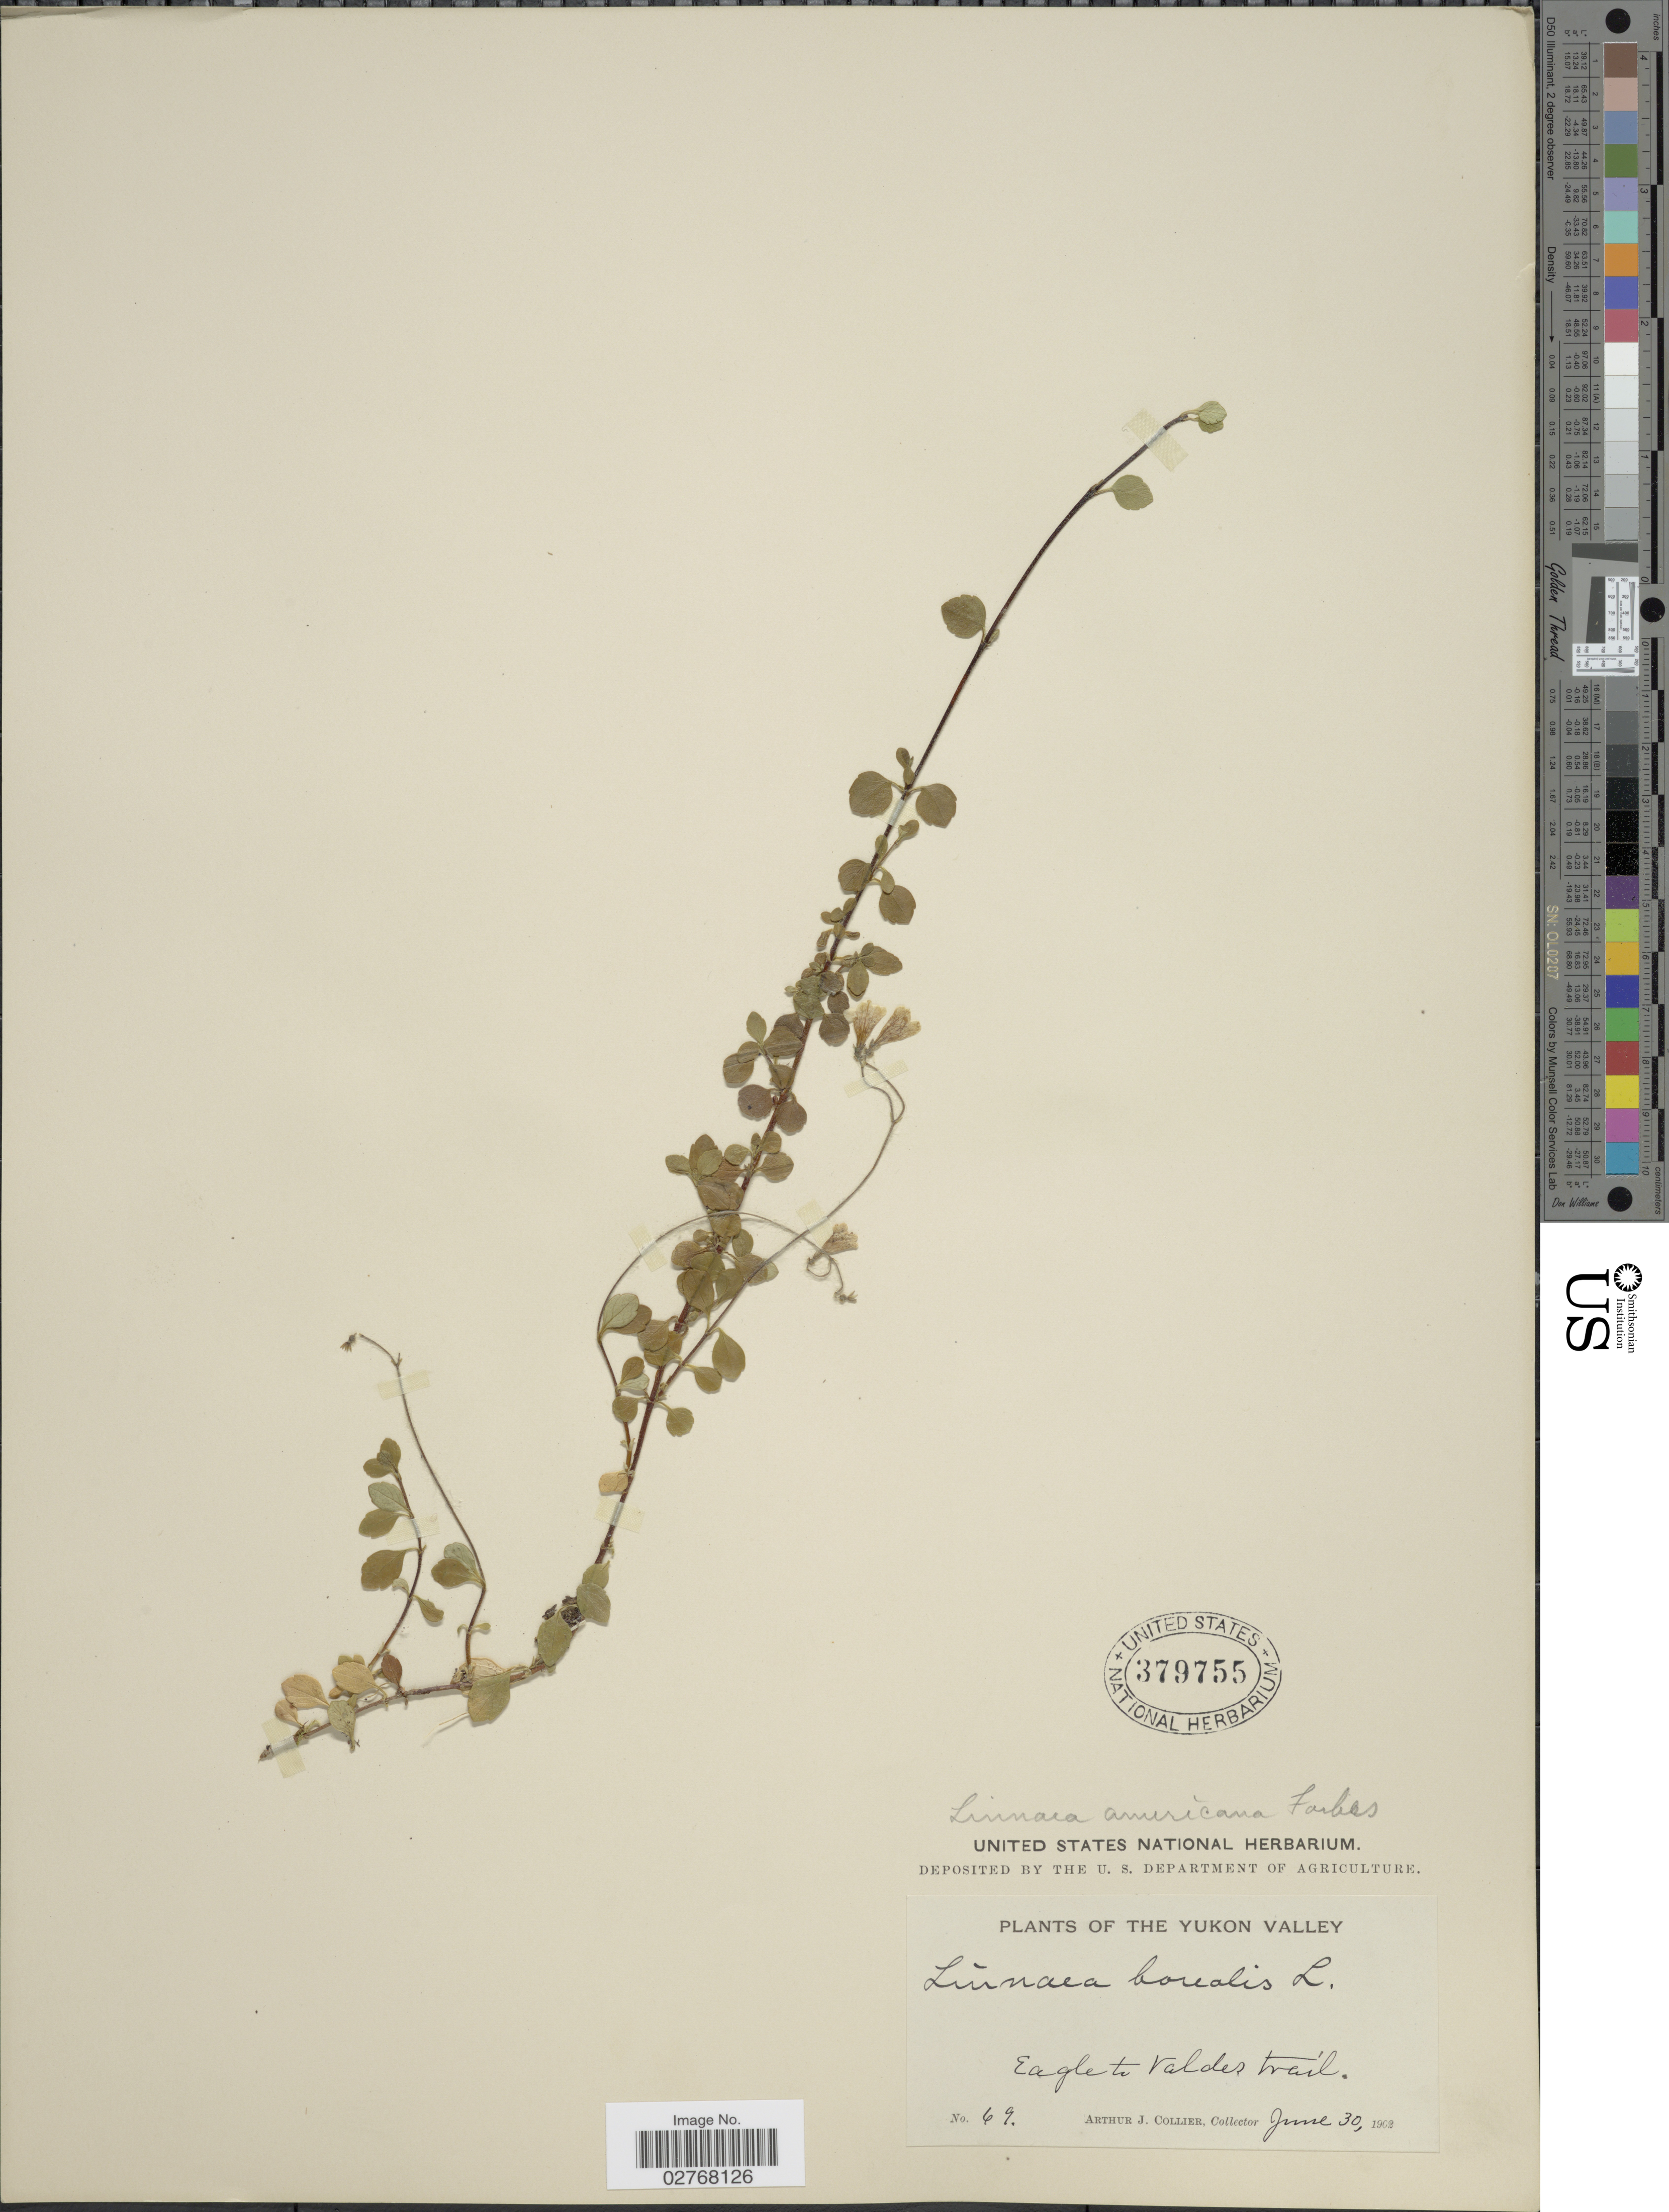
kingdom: Plantae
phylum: Tracheophyta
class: Magnoliopsida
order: Dipsacales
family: Caprifoliaceae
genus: Linnaea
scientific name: Linnaea borealis var. americana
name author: (J. Forbes) Rehder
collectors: A. Collier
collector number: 69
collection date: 1962-06-30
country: Canada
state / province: Yukon Territory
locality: Yukon Valley, Eagle to Valdes trail.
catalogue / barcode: US 379755